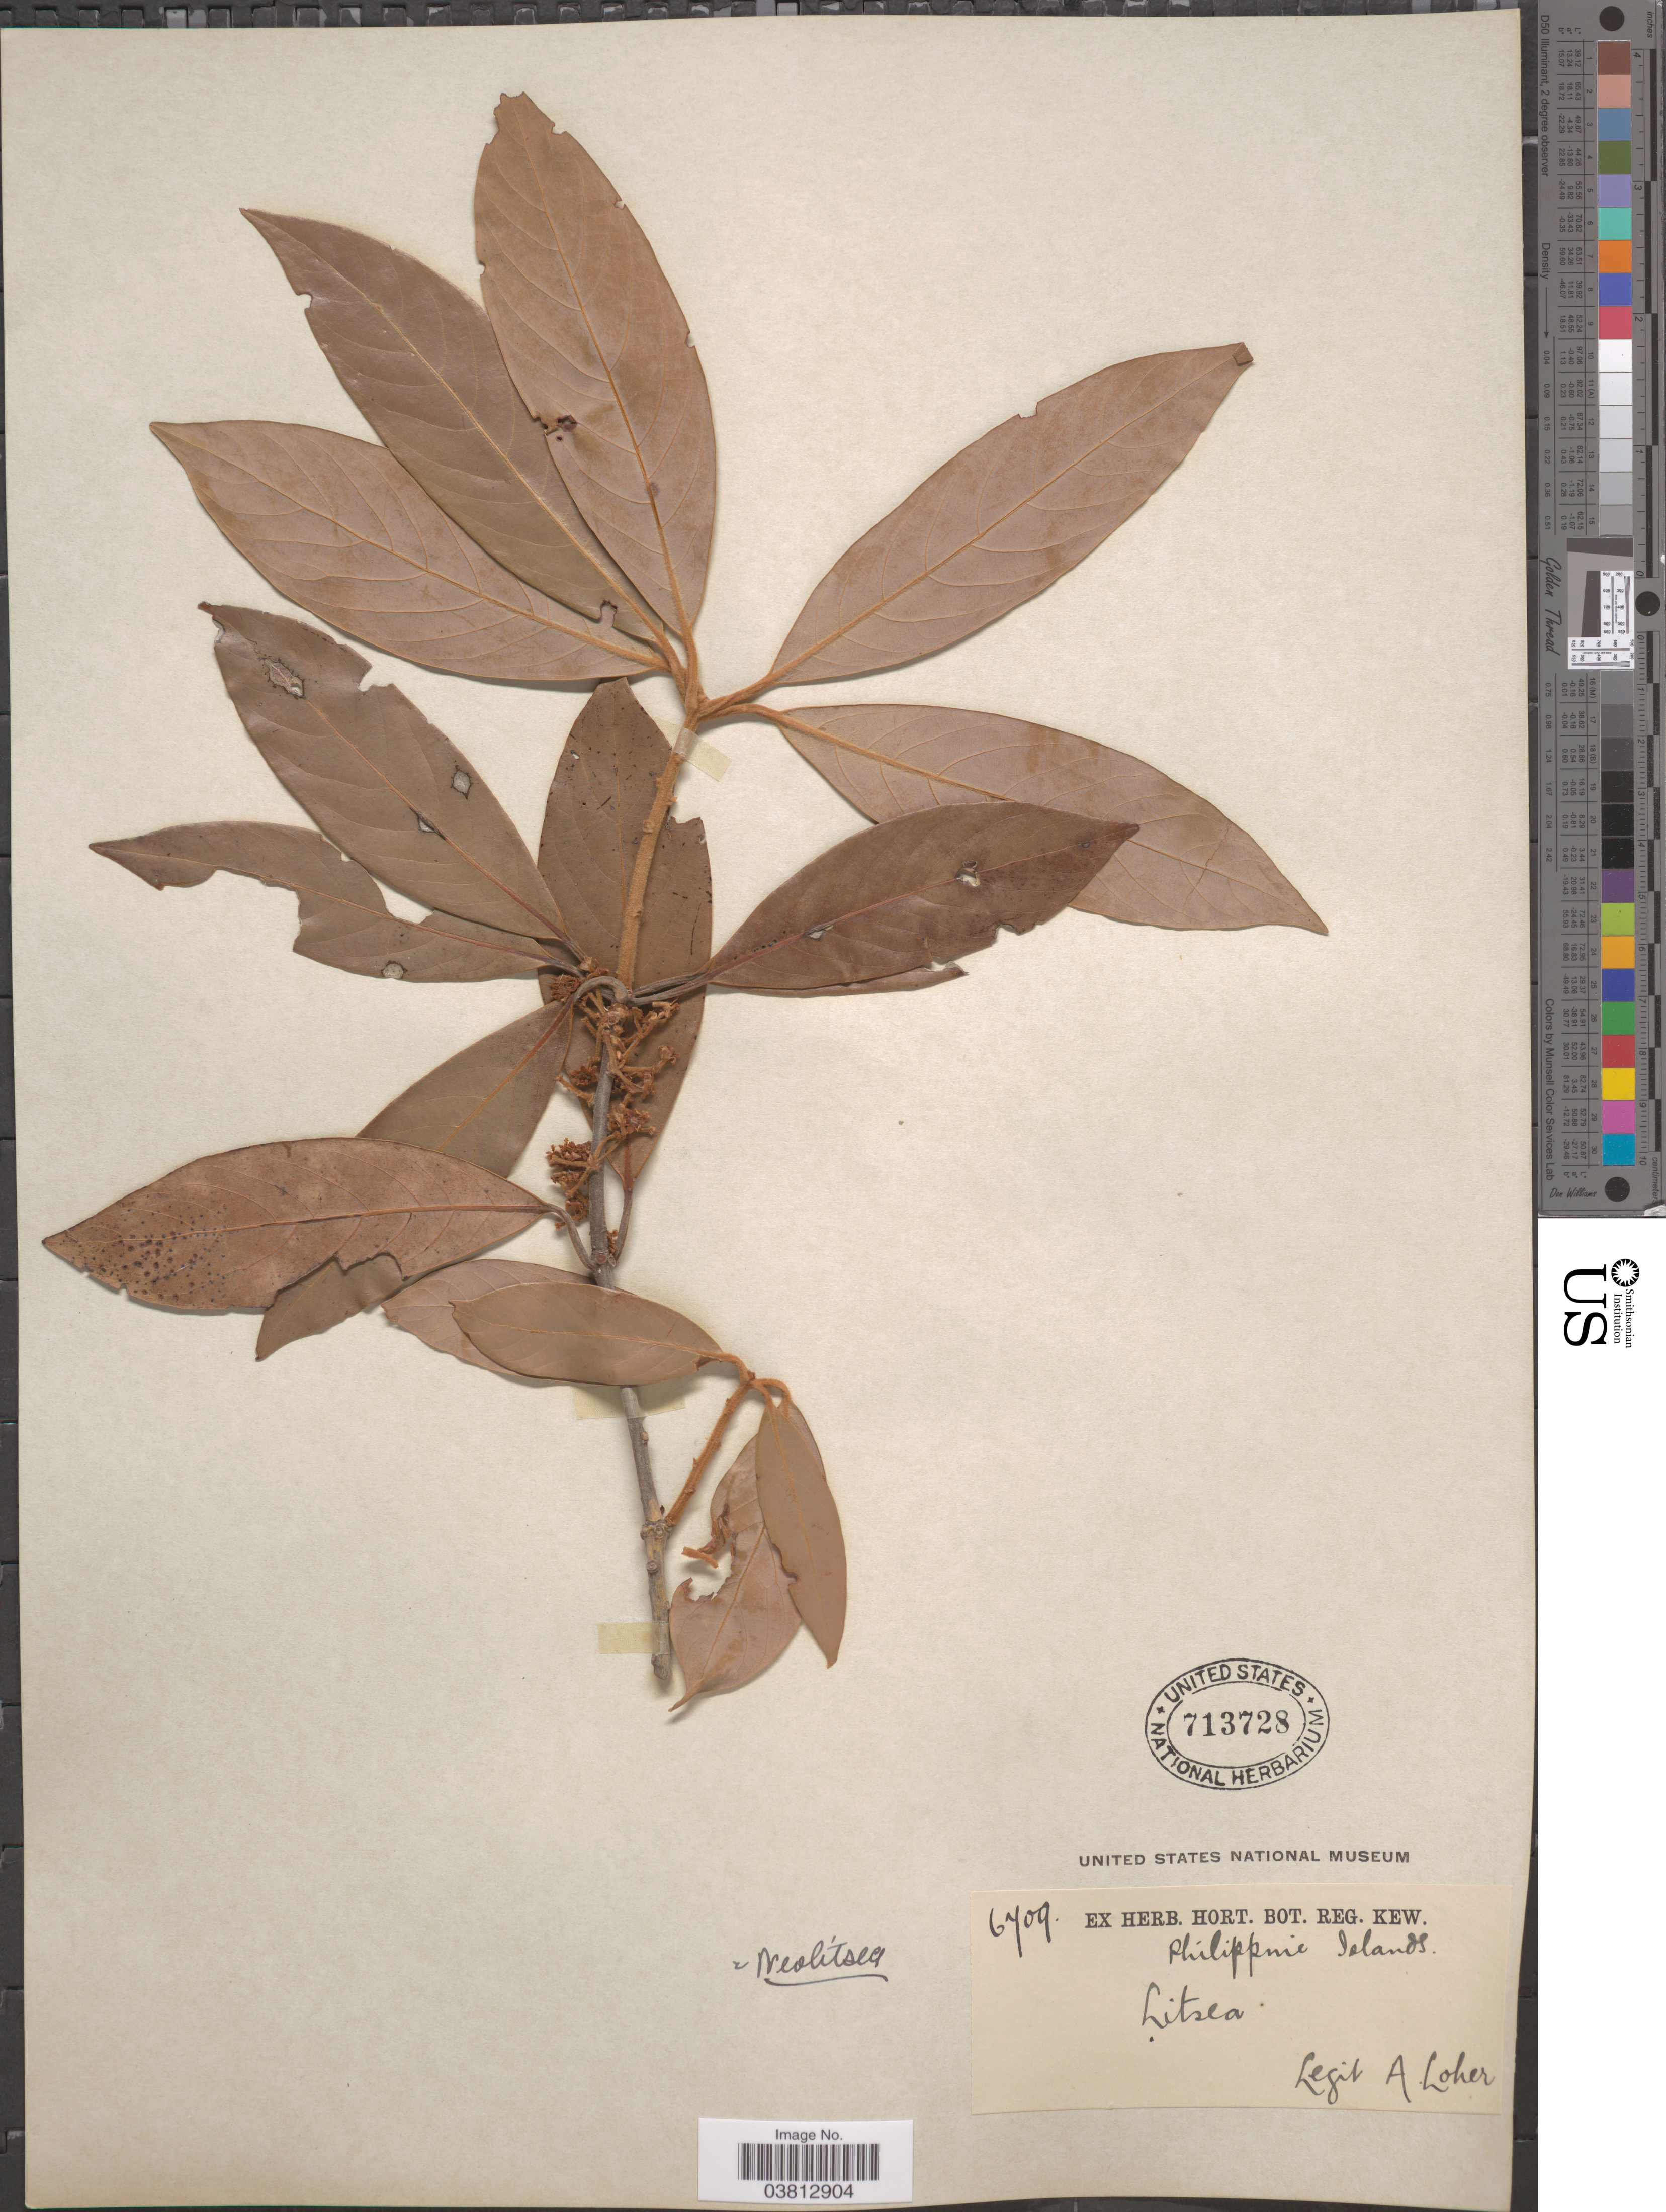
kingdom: Plantae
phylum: Tracheophyta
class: Magnoliopsida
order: Laurales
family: Lauraceae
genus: Neolitsea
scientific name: Neolitsea sp.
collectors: A. Loher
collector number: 6709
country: Philippines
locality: Philippine Islands.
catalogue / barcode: US 713728